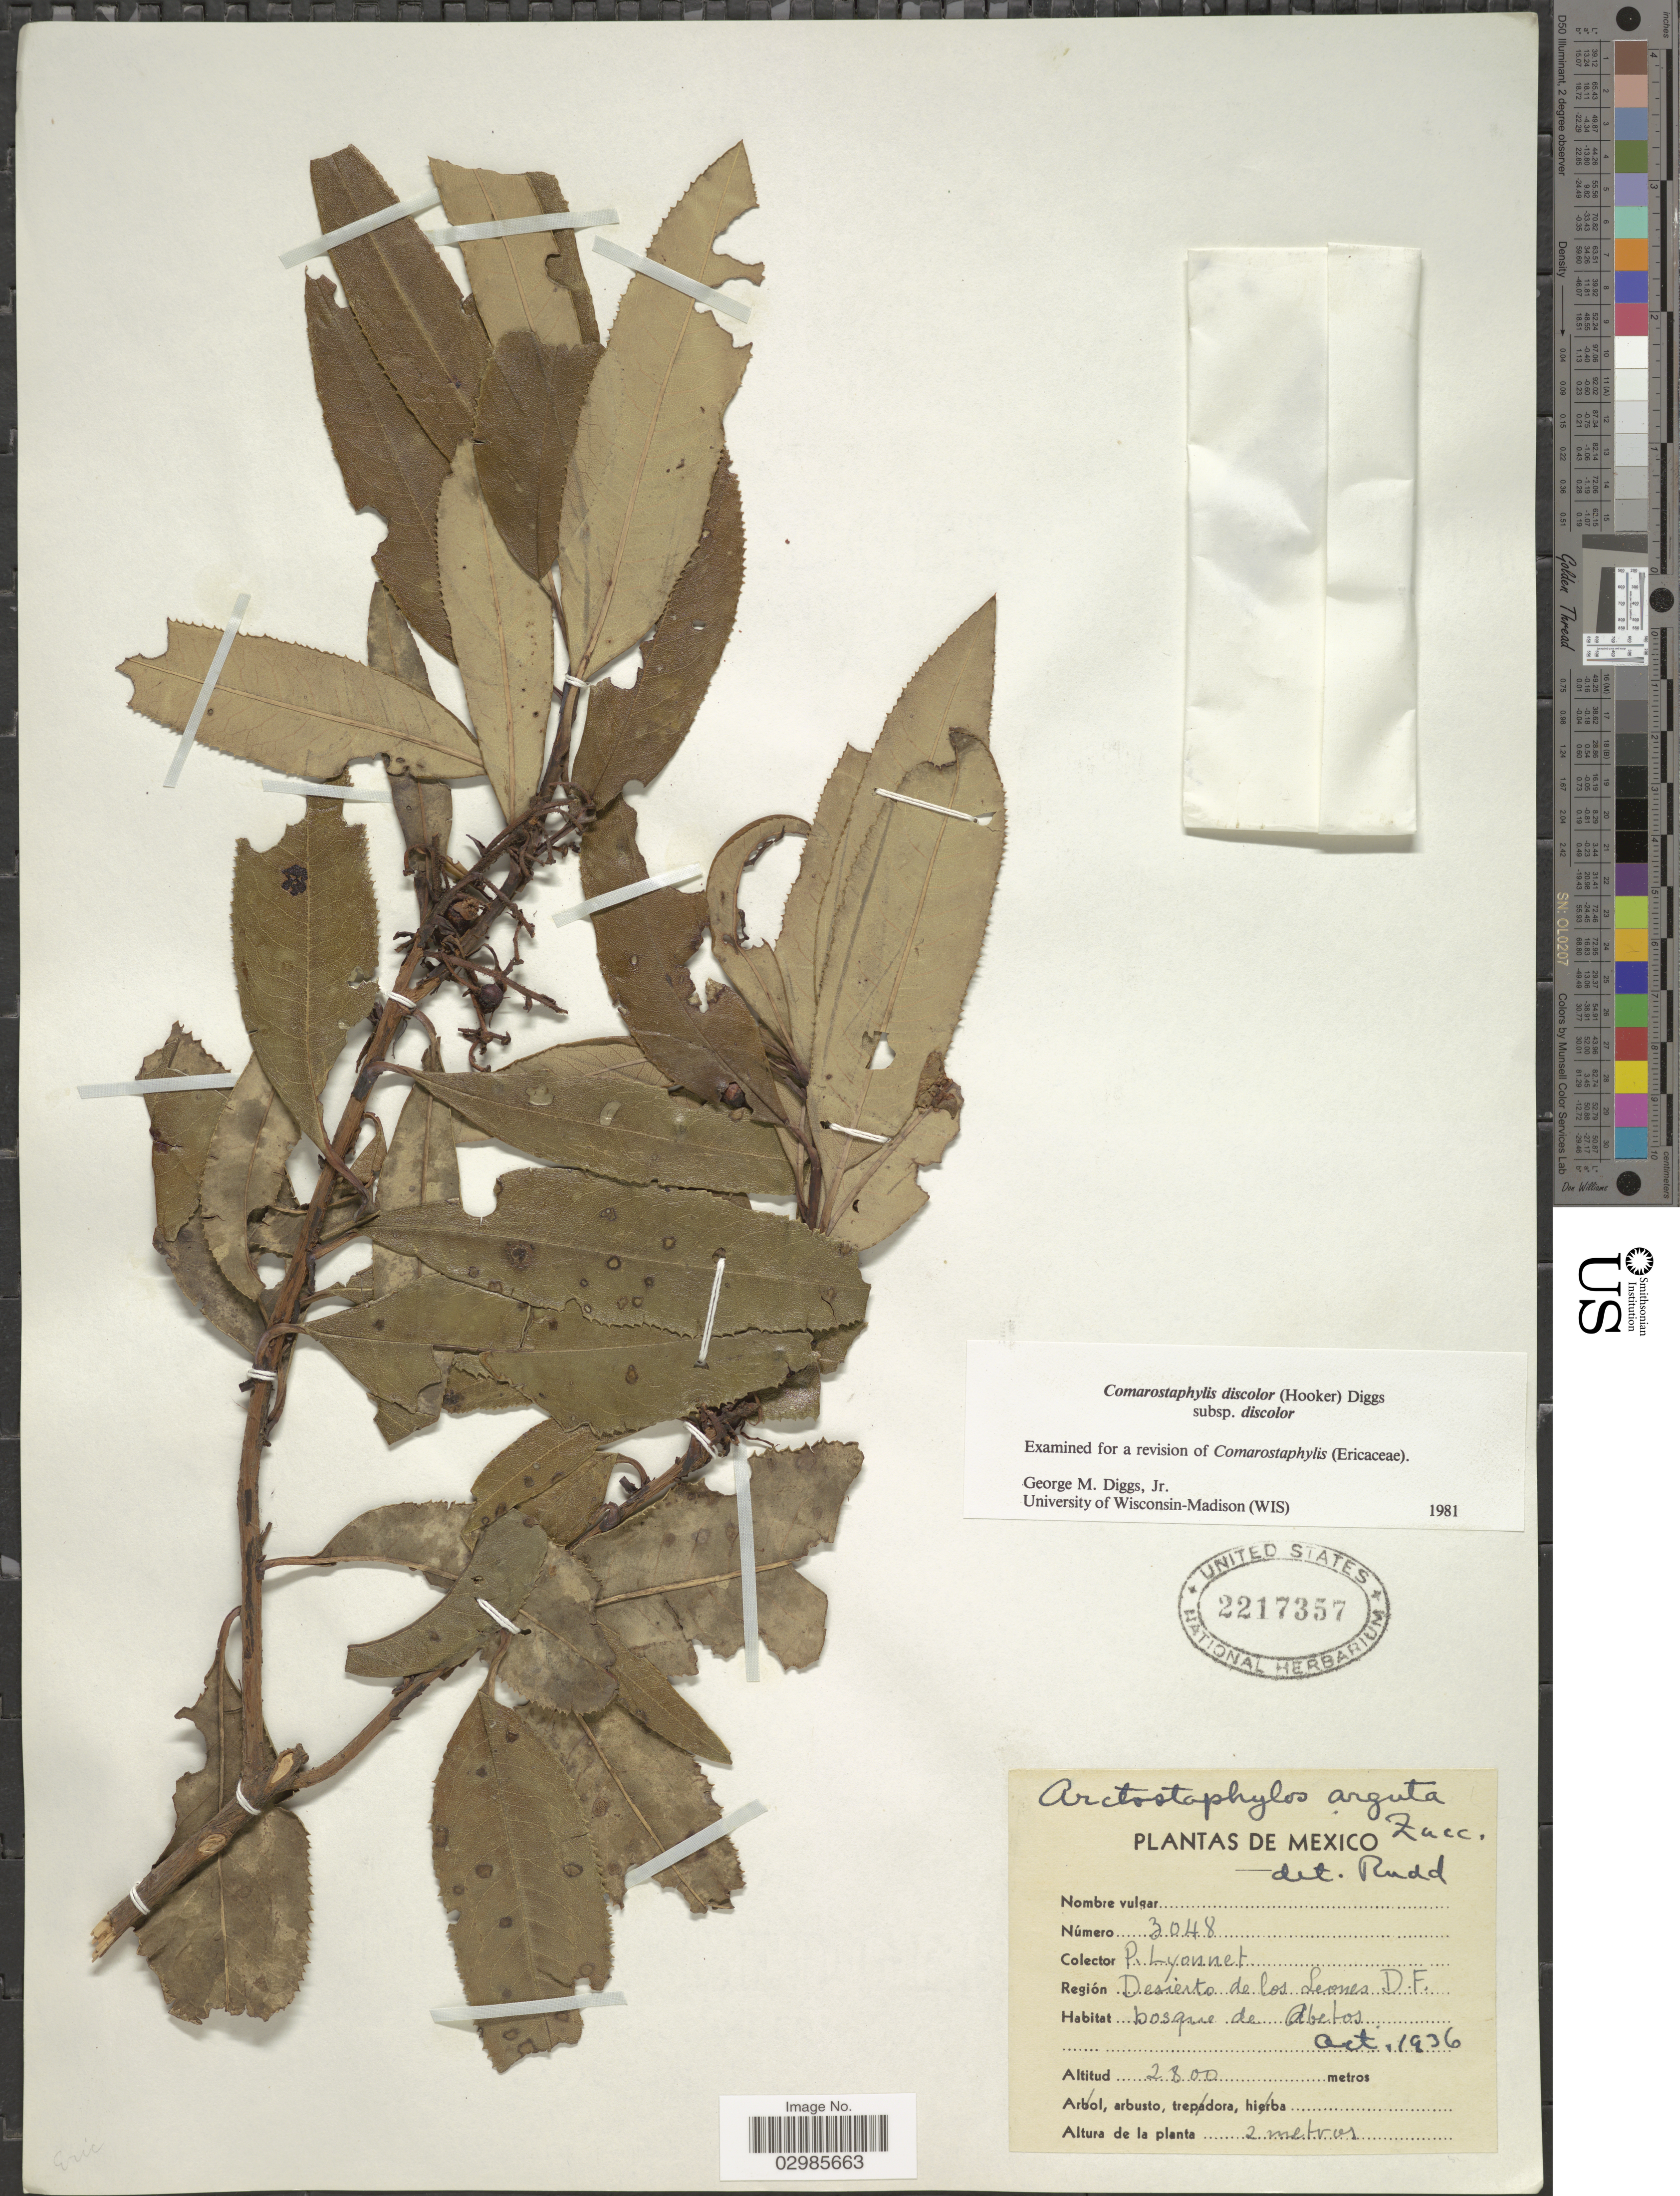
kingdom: Plantae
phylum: Tracheophyta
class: Magnoliopsida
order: Ericales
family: Ericaceae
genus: Comarostaphylis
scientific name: Comarostaphylis discolor subsp. discolor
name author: (Hook.) Diggs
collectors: P. Lyonnet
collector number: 3048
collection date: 1936-10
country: Mexico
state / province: Distrito Federal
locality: Región Desierto de los Leones, D.F.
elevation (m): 2800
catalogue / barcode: US 2217357